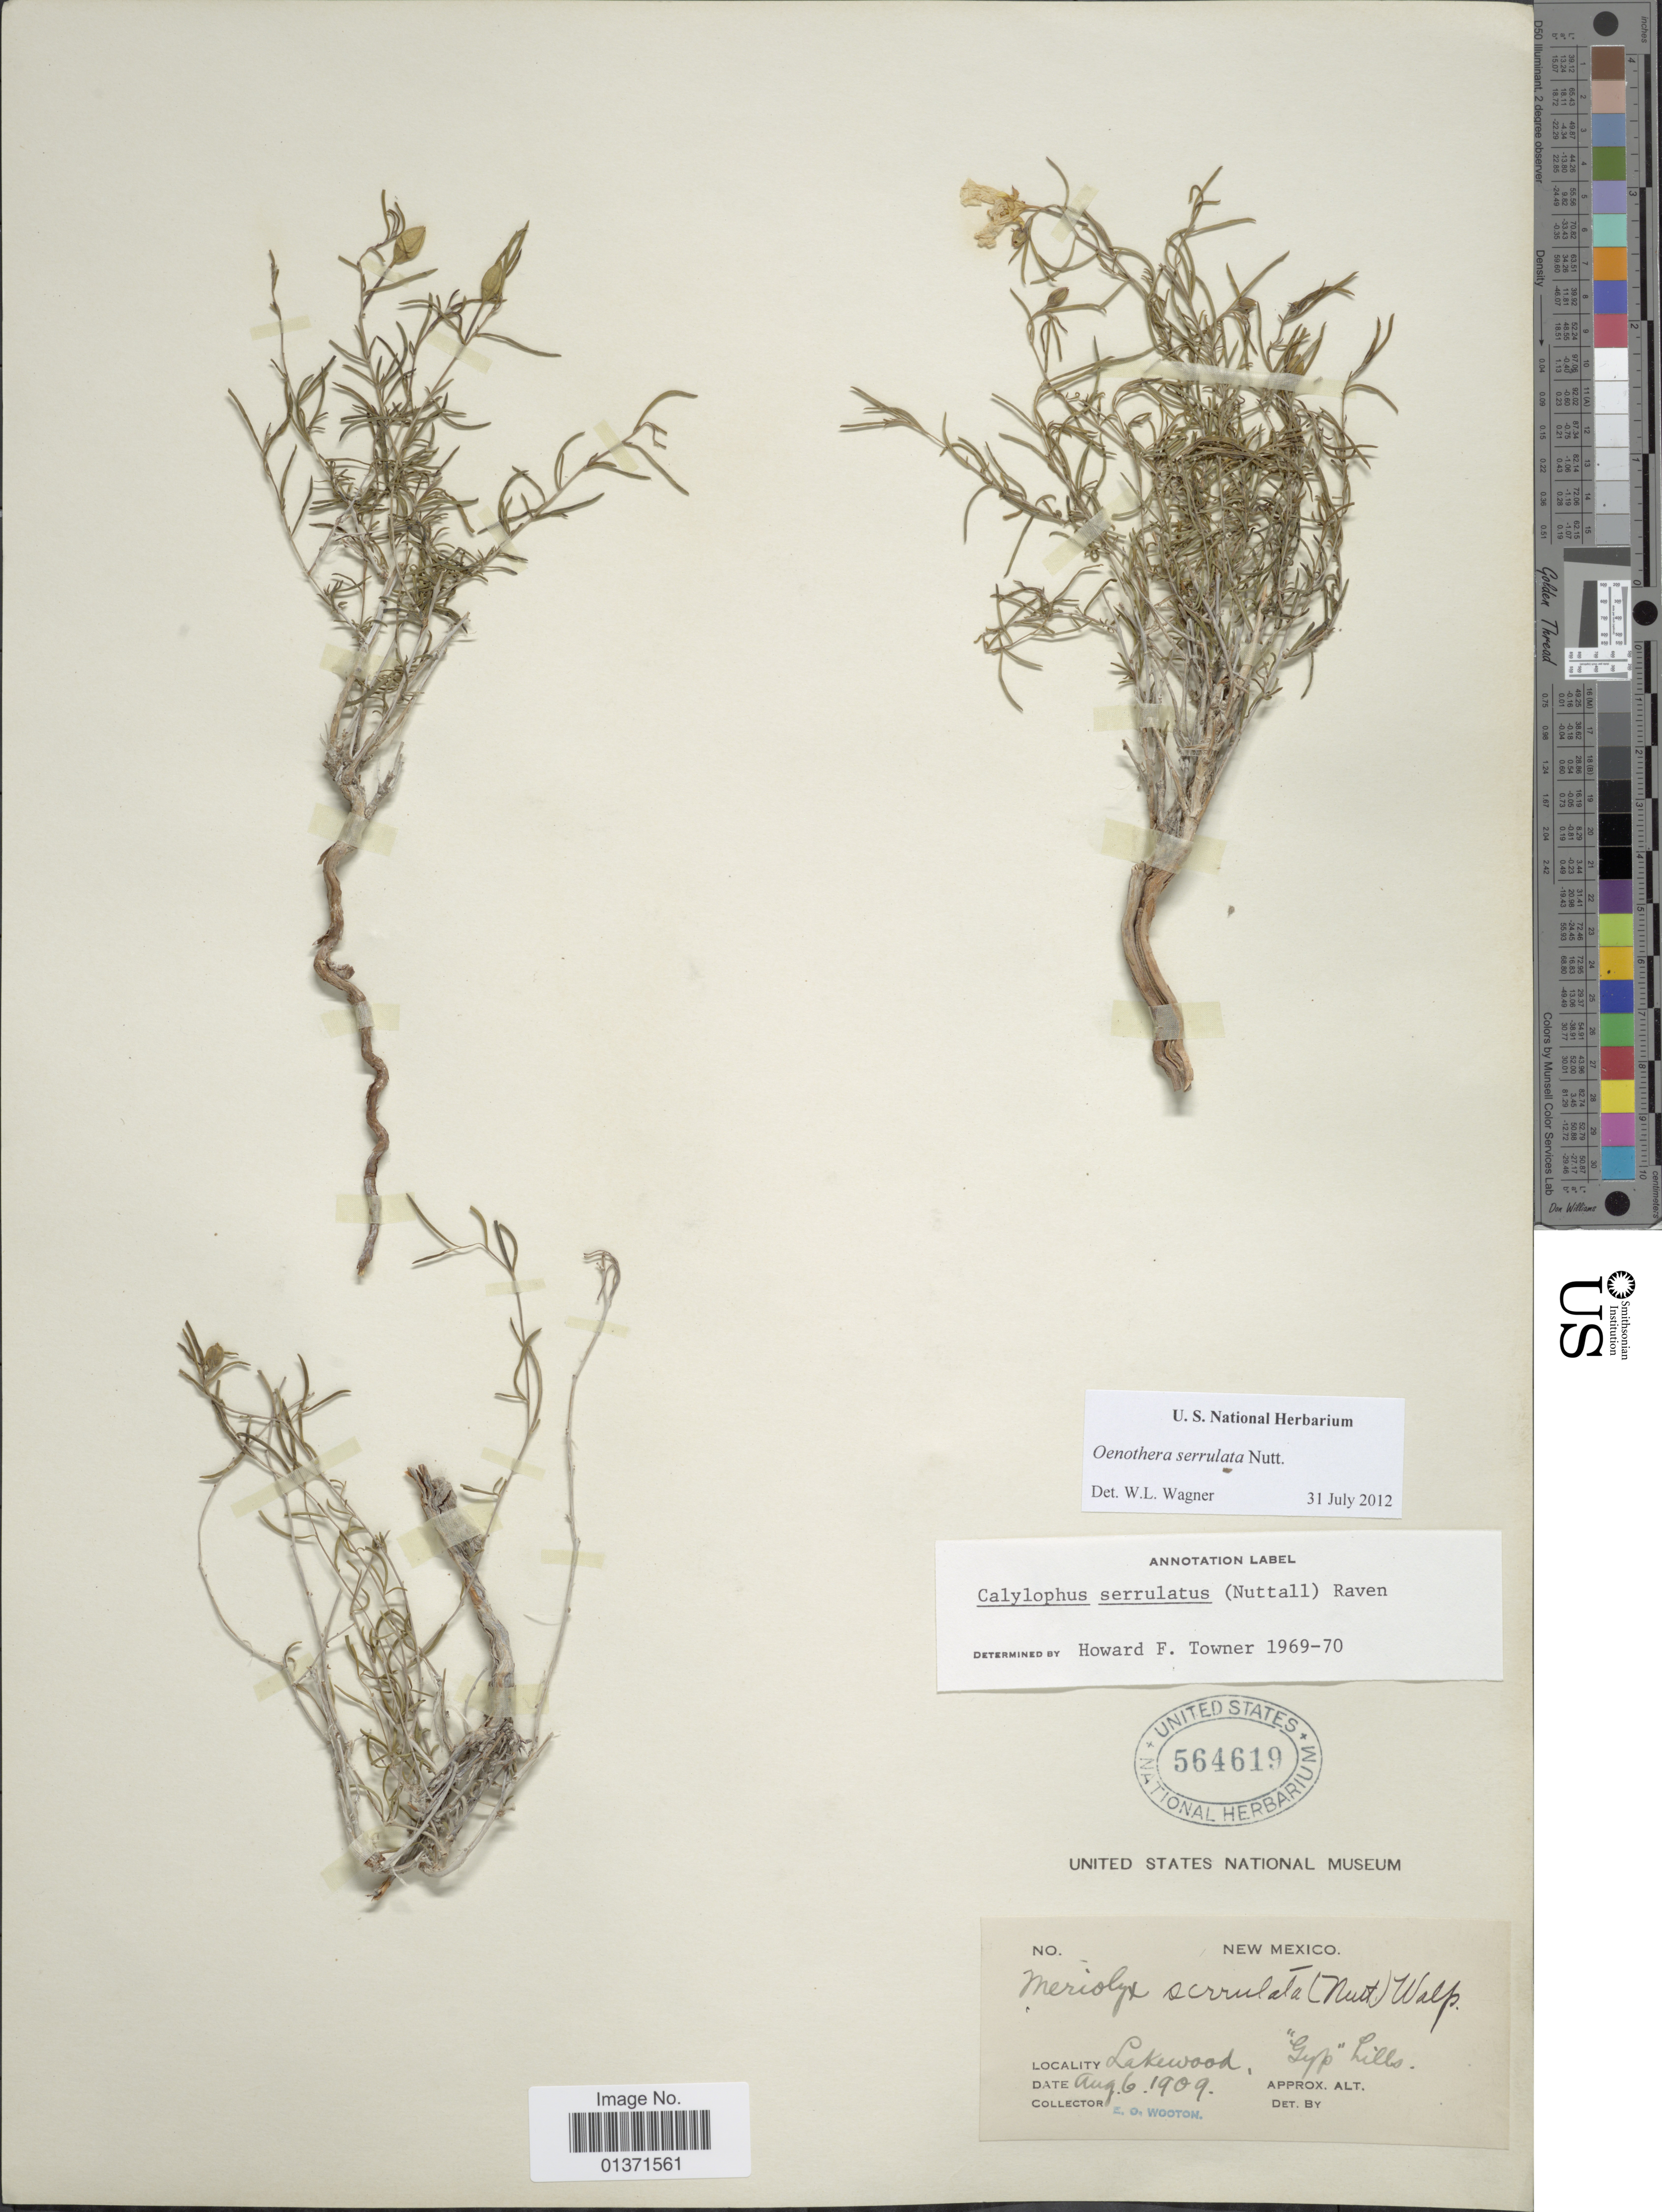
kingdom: Plantae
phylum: Tracheophyta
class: Magnoliopsida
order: Myrtales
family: Onagraceae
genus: Oenothera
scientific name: Oenothera gayleana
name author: B.L. Turner & Moore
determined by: Wagner, W. L., (BOT), Smithsonian Institution - National Museum of Natural History (UNITED STATES)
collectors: E. O. Wooton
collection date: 1909-08-06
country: United States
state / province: New Mexico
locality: Lakewood, "Gyp" hills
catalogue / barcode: US 564619